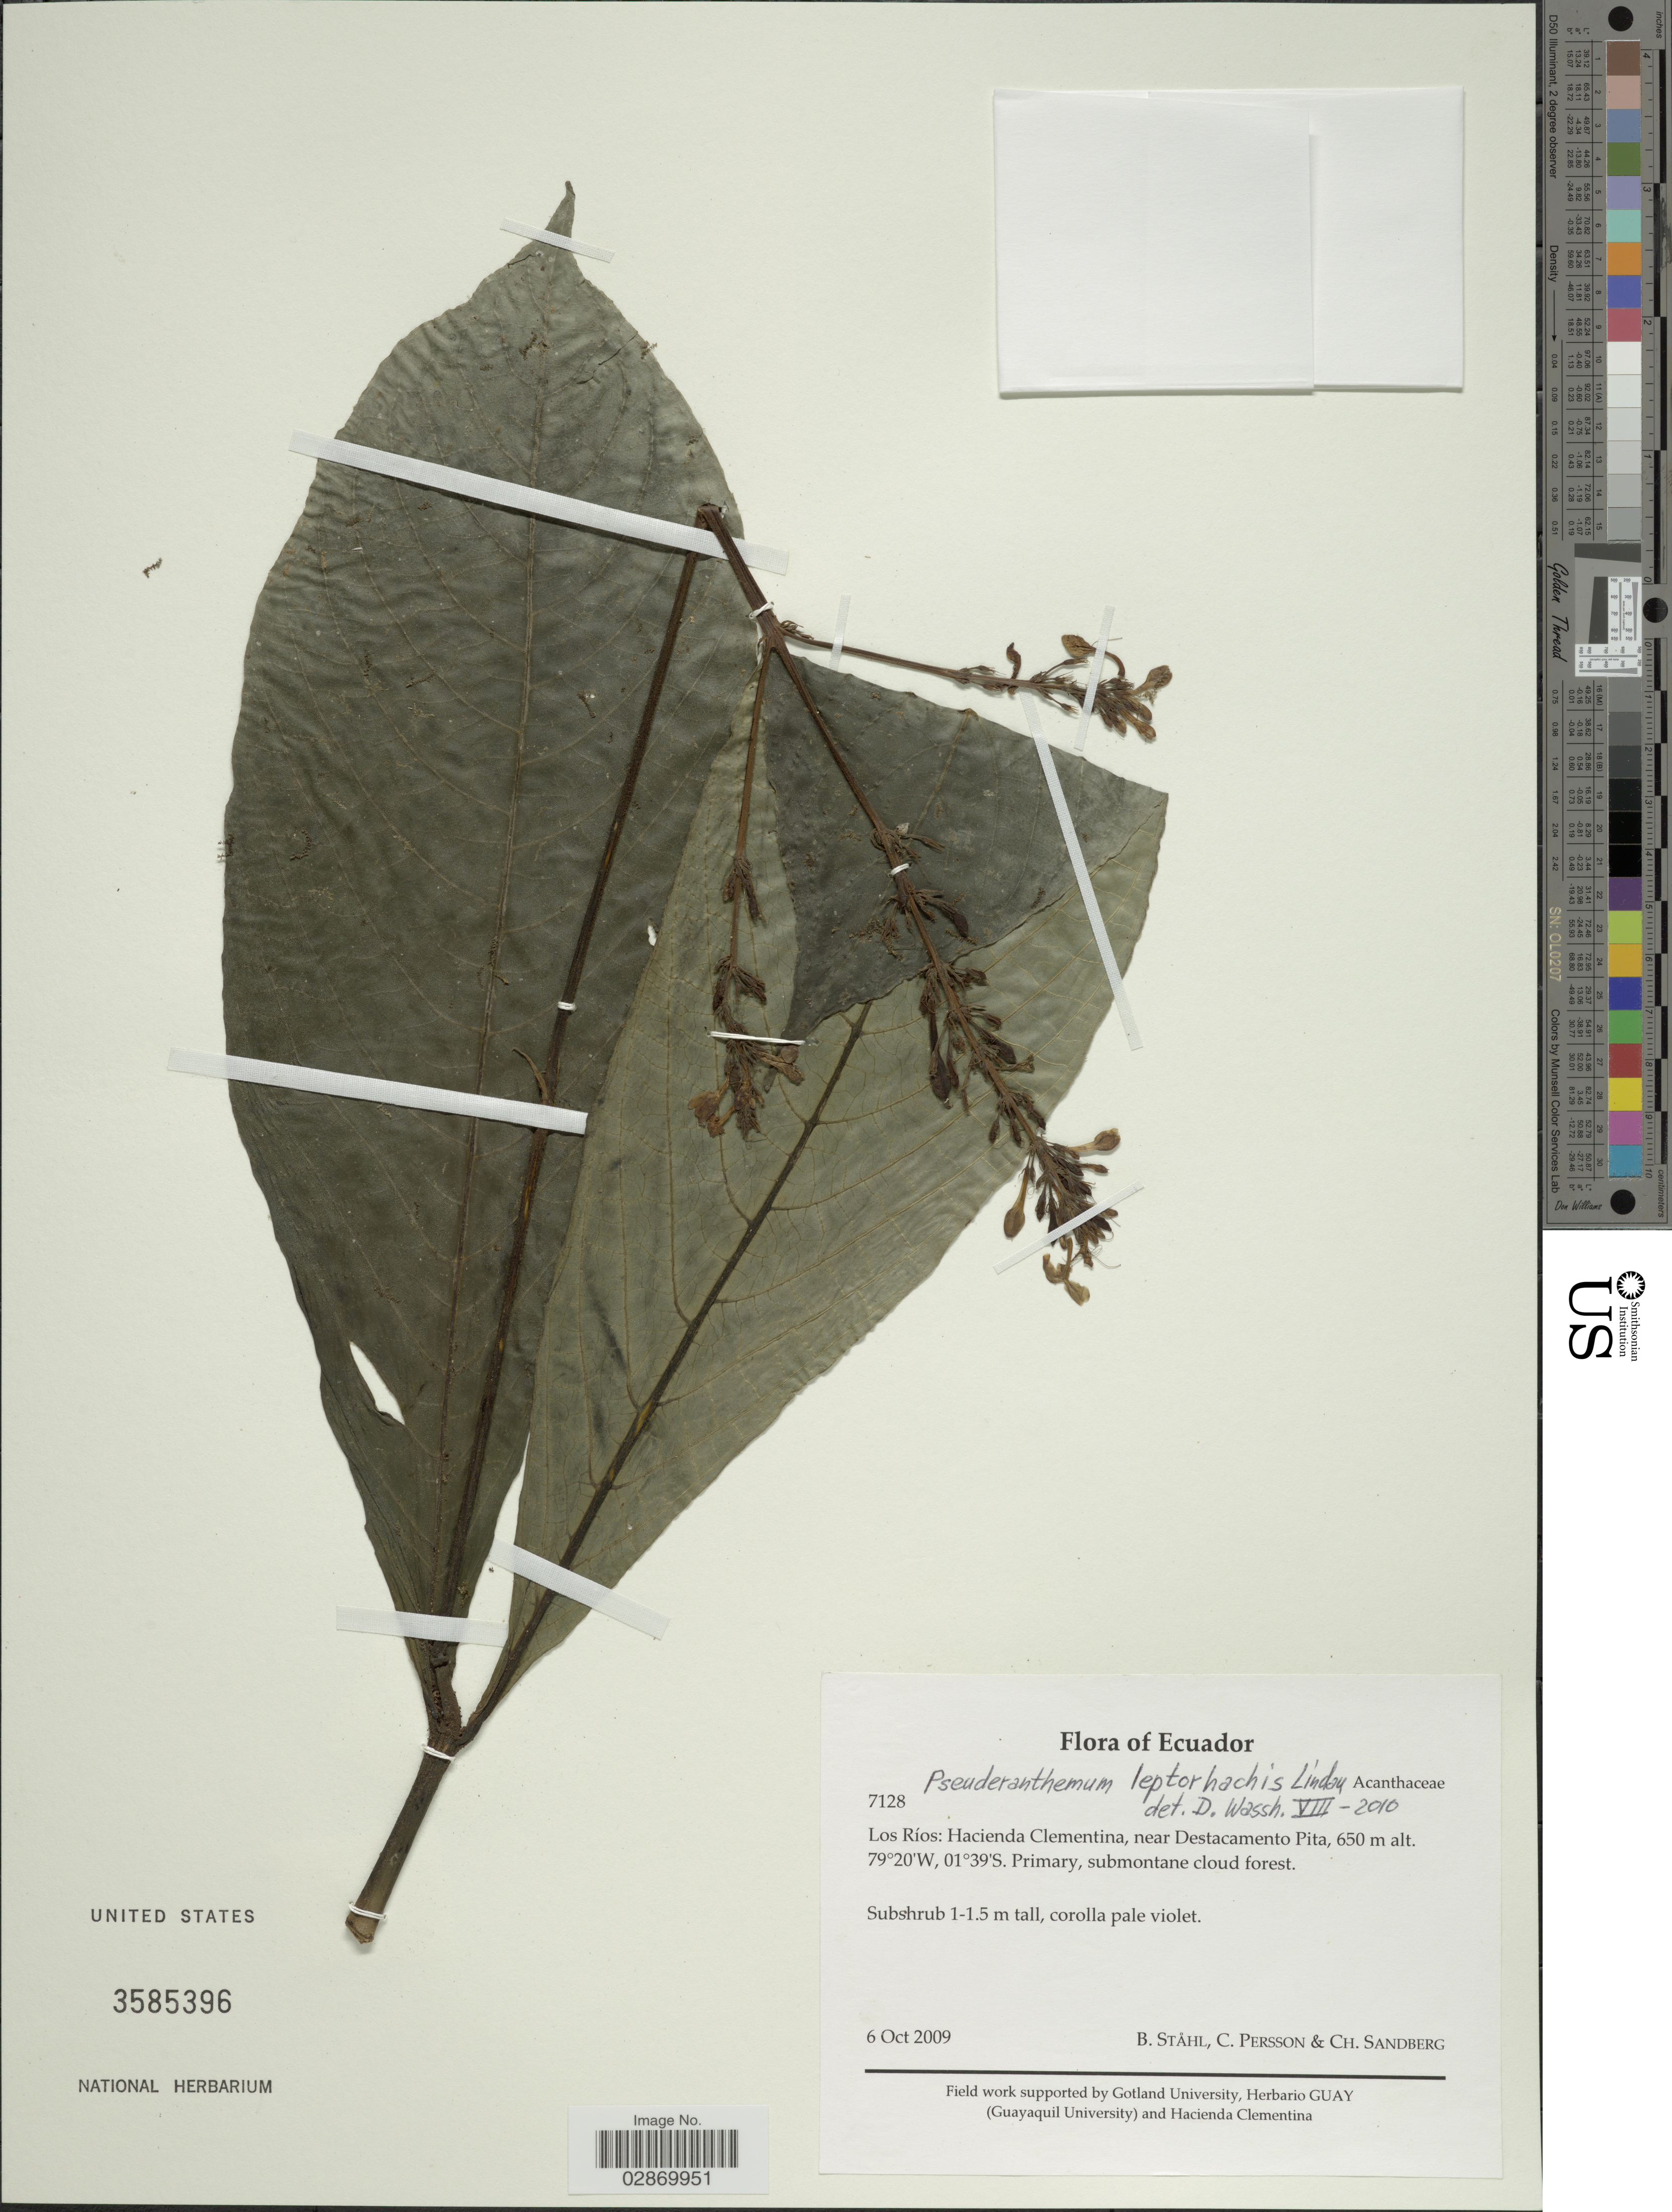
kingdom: Plantae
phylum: Tracheophyta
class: Magnoliopsida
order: Lamiales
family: Acanthaceae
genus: Pseuderanthemum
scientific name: Pseuderanthemum leptorhachis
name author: Lindau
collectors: B. Ståhl, C. Persson & C. Sandberg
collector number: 7128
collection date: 2009-10-06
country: Ecuador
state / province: Los Ríos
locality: Hacienda Clementia, near Destacamento Pita.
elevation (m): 650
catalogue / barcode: US 3585396